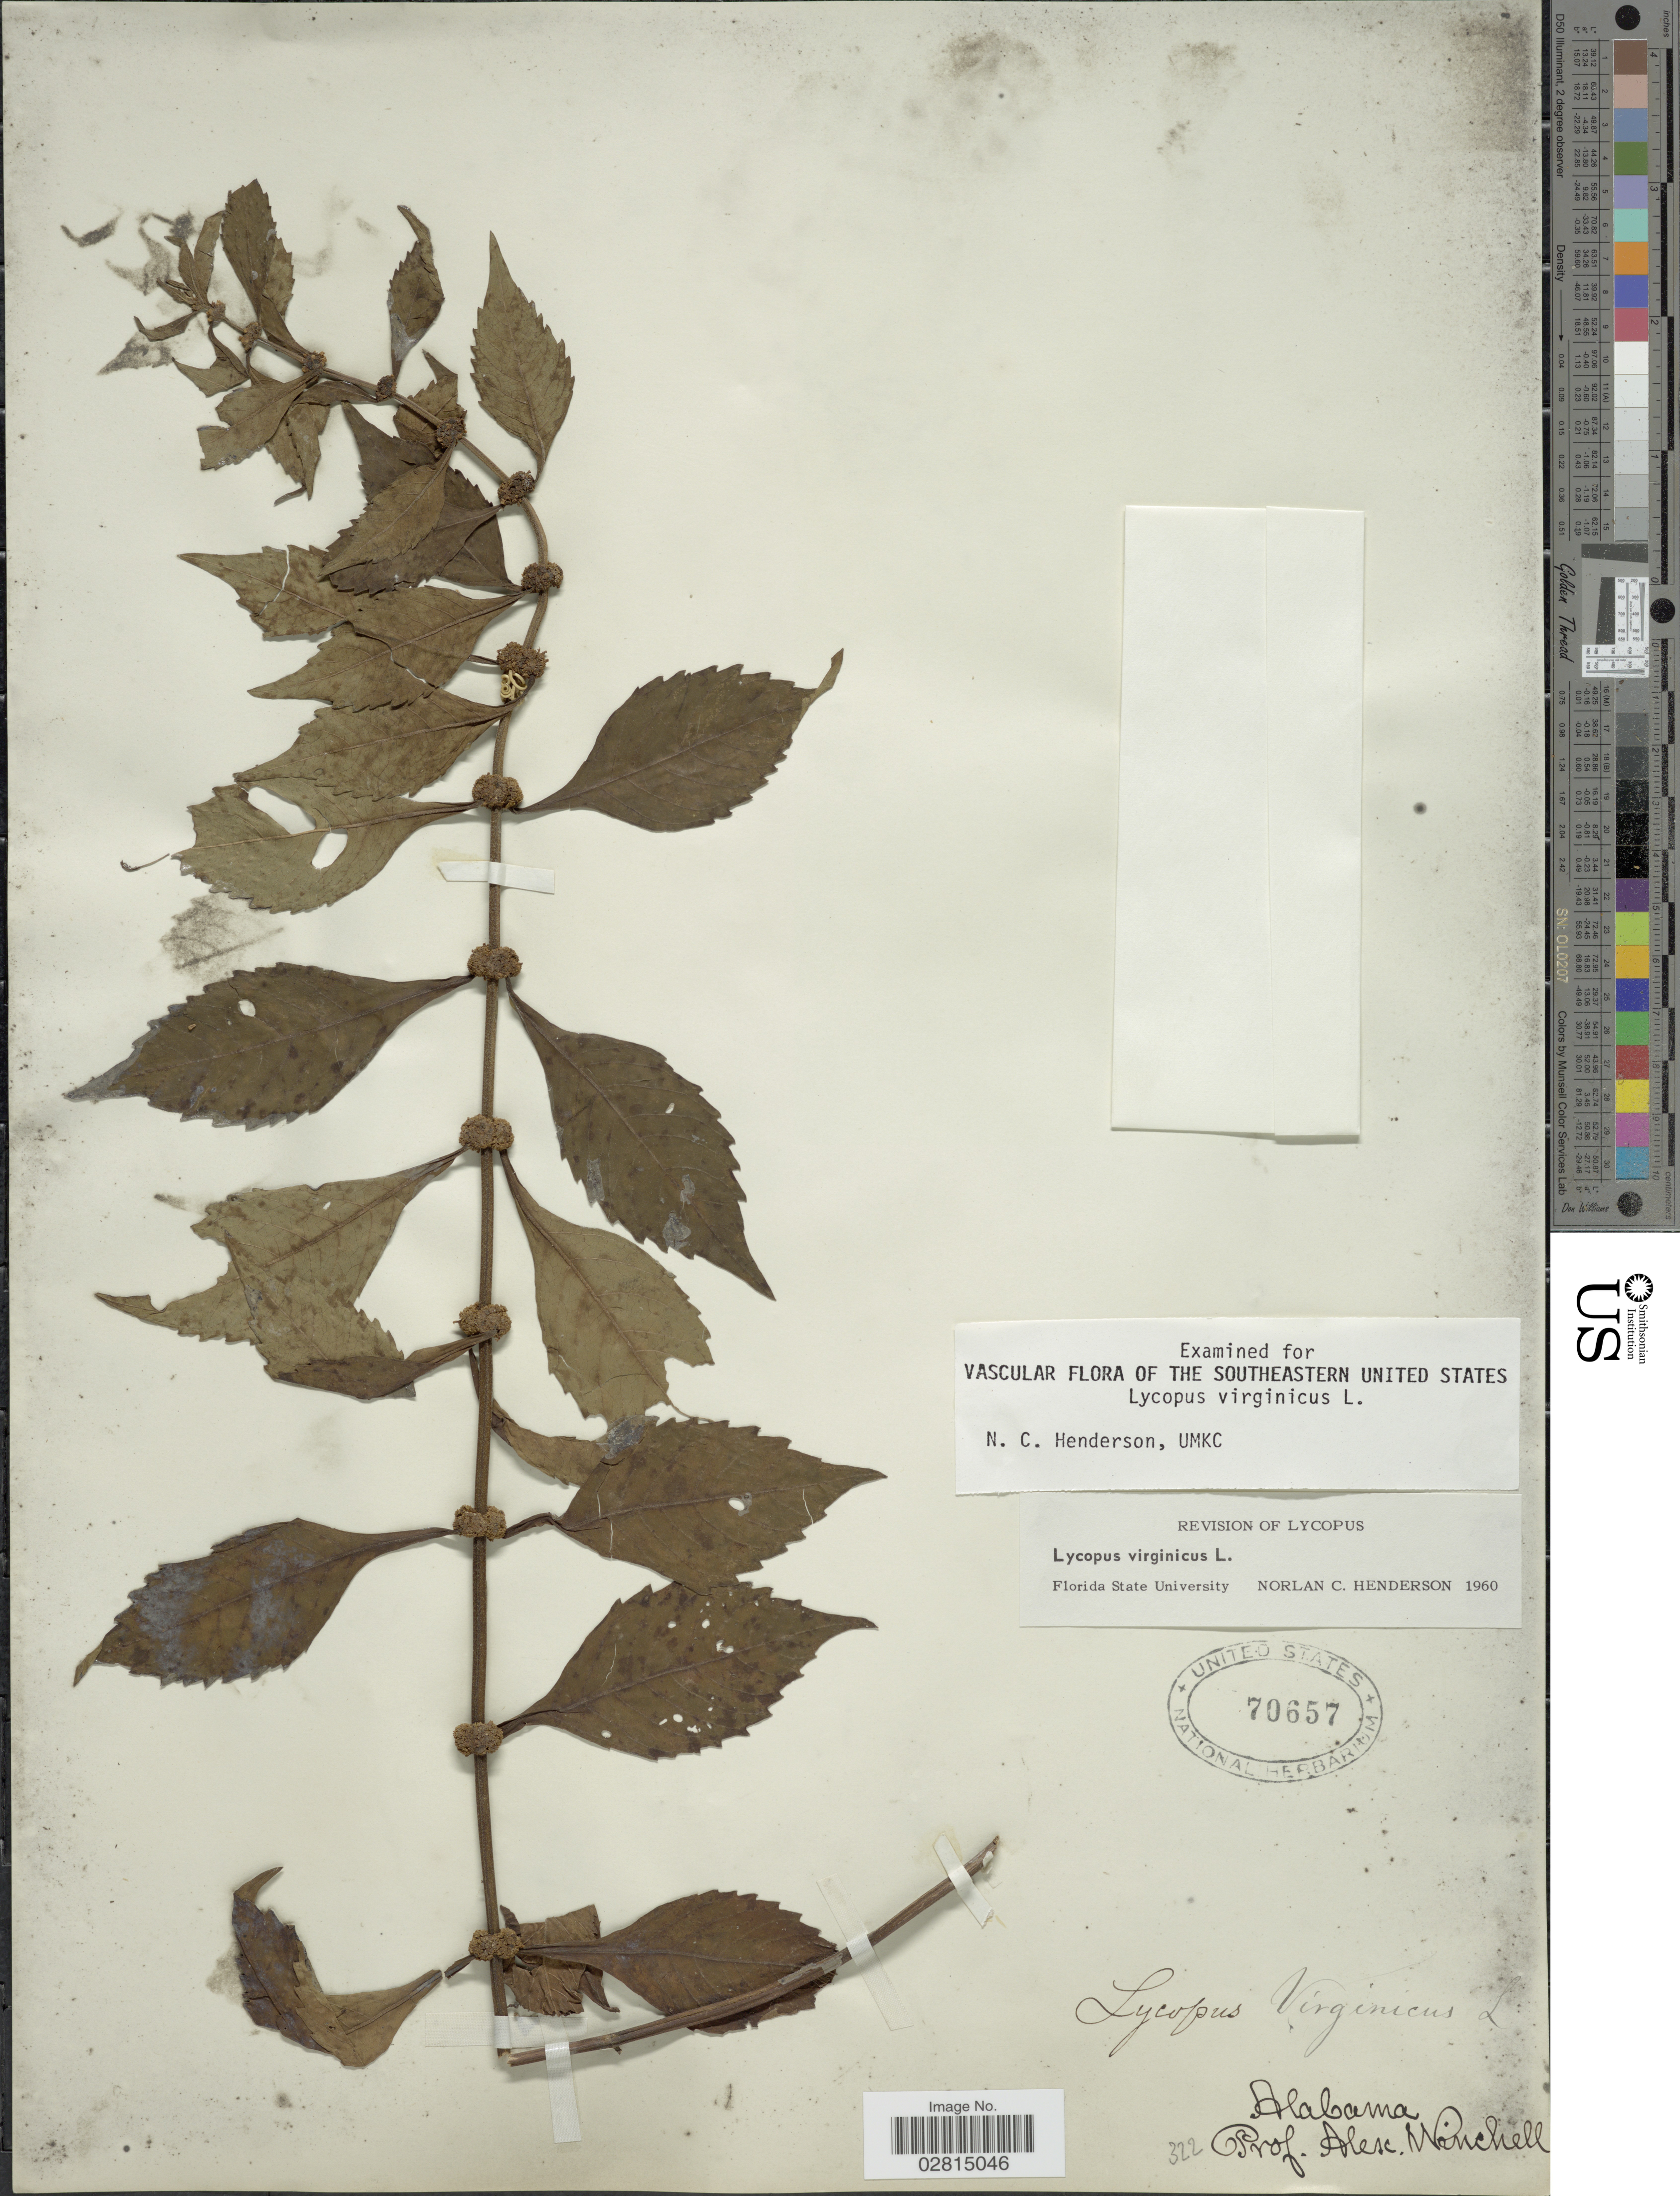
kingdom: Plantae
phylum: Tracheophyta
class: Magnoliopsida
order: Lamiales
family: Lamiaceae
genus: Lycopus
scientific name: Lycopus virginicus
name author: L.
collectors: A. Winchell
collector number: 322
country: United States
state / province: Alabama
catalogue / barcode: US 70657